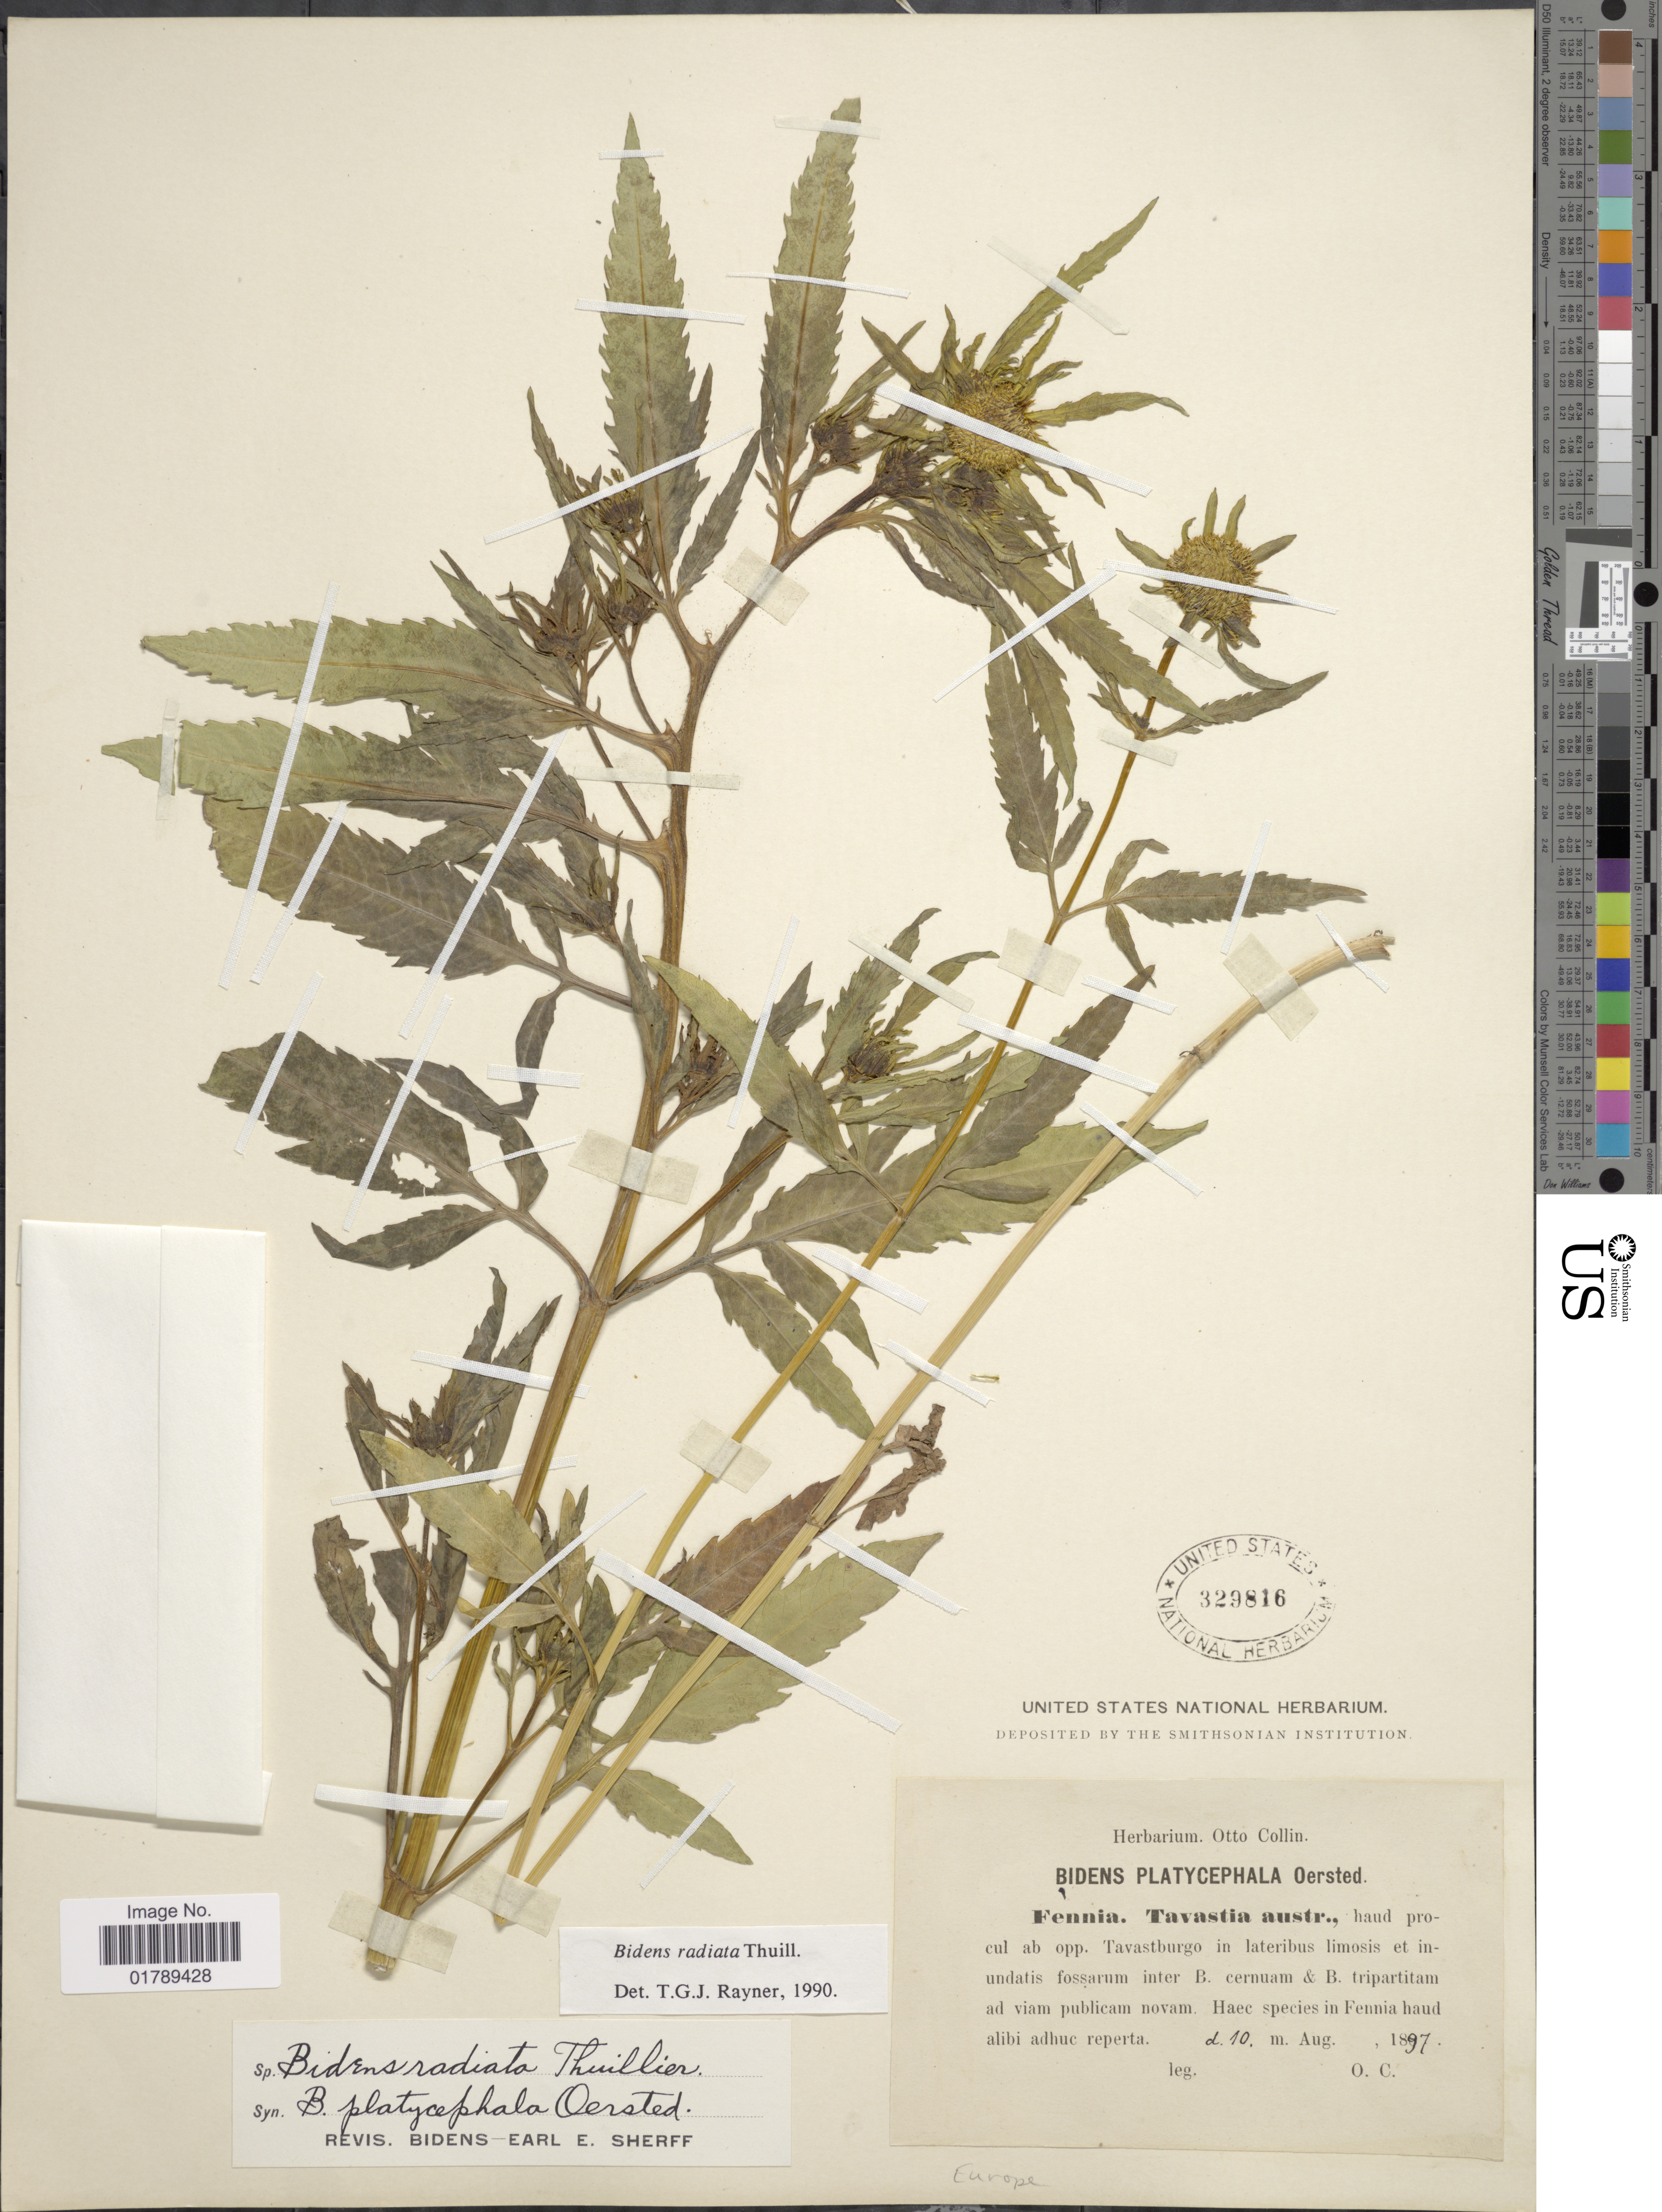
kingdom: Plantae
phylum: Tracheophyta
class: Magnoliopsida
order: Asterales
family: Asteraceae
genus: Bidens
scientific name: Bidens radiata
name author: Thuill.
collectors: O. Collin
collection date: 1897-08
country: Finland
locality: Fennia. Tavastia austr., haud procul ab opp. Tavastburgo in lateribus limosis et inundatis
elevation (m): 10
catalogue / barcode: US 329816